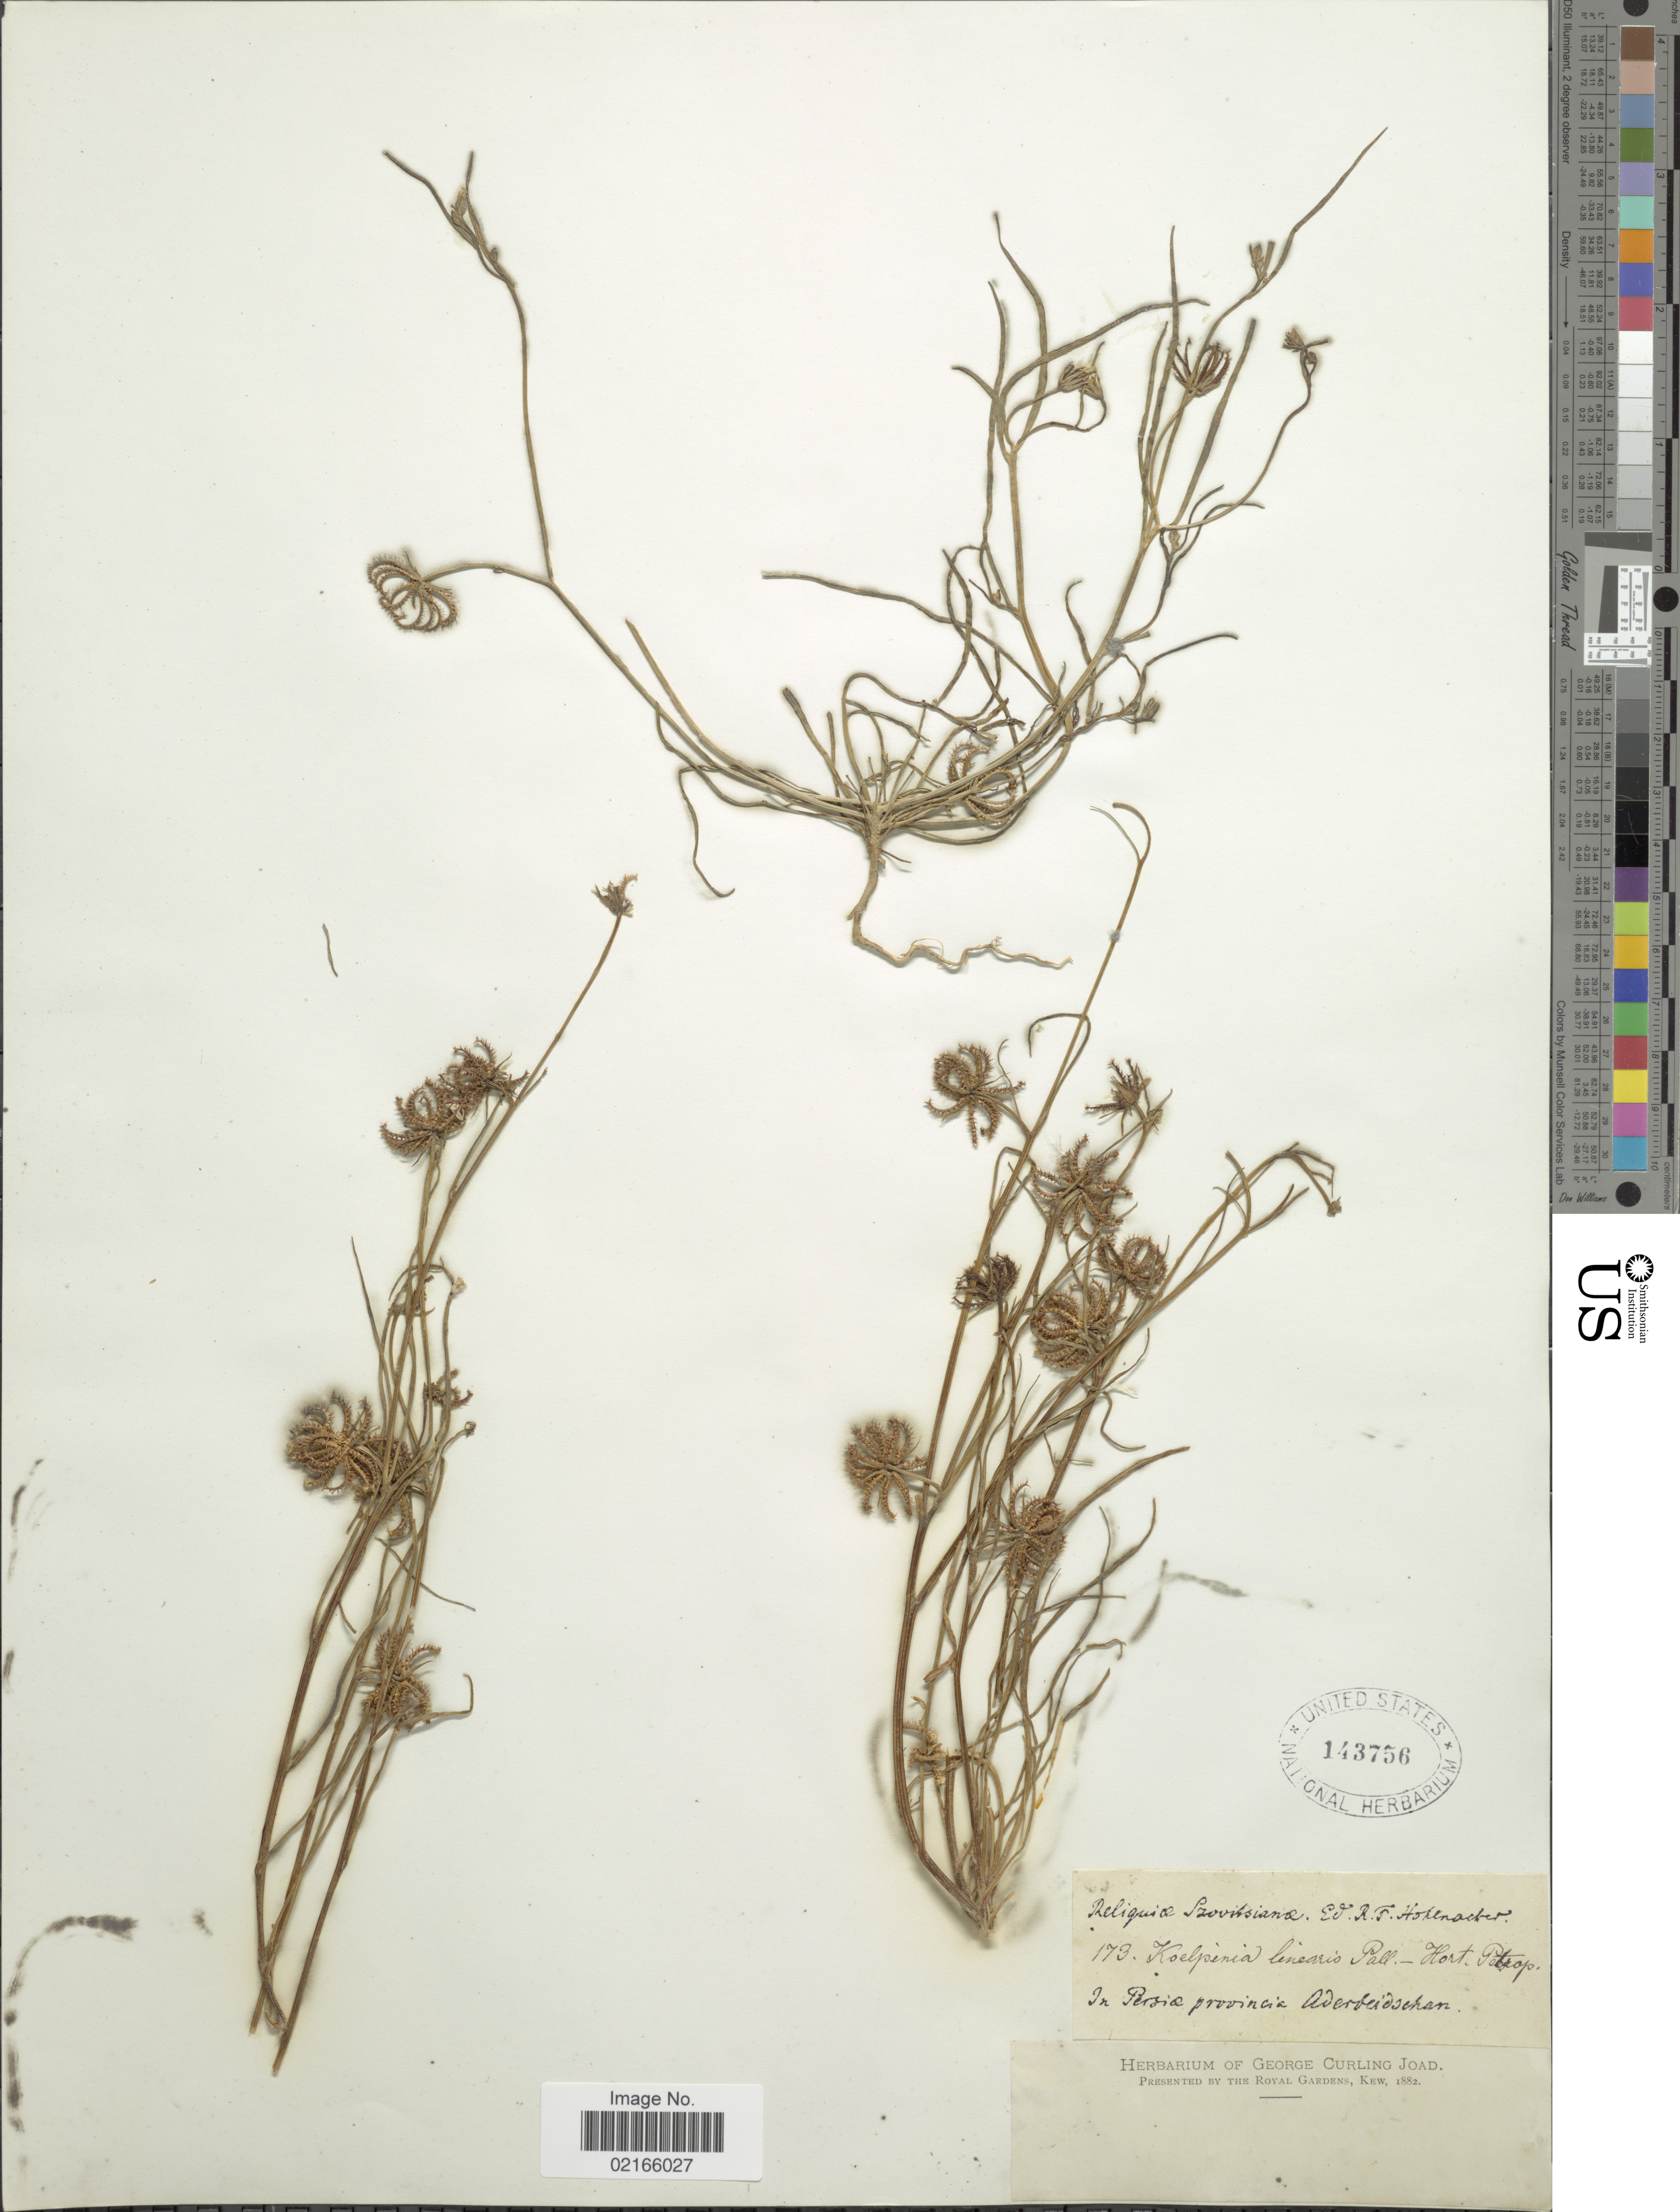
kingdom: Plantae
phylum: Tracheophyta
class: Magnoliopsida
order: Asterales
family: Asteraceae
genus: Koelpinia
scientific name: Koelpinia linearis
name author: Pall.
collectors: R. F. Hohenacker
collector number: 173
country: Iran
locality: Hort. Petrop. in Persia provincia Averbeidsehan [interpreted]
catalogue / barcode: US 143756